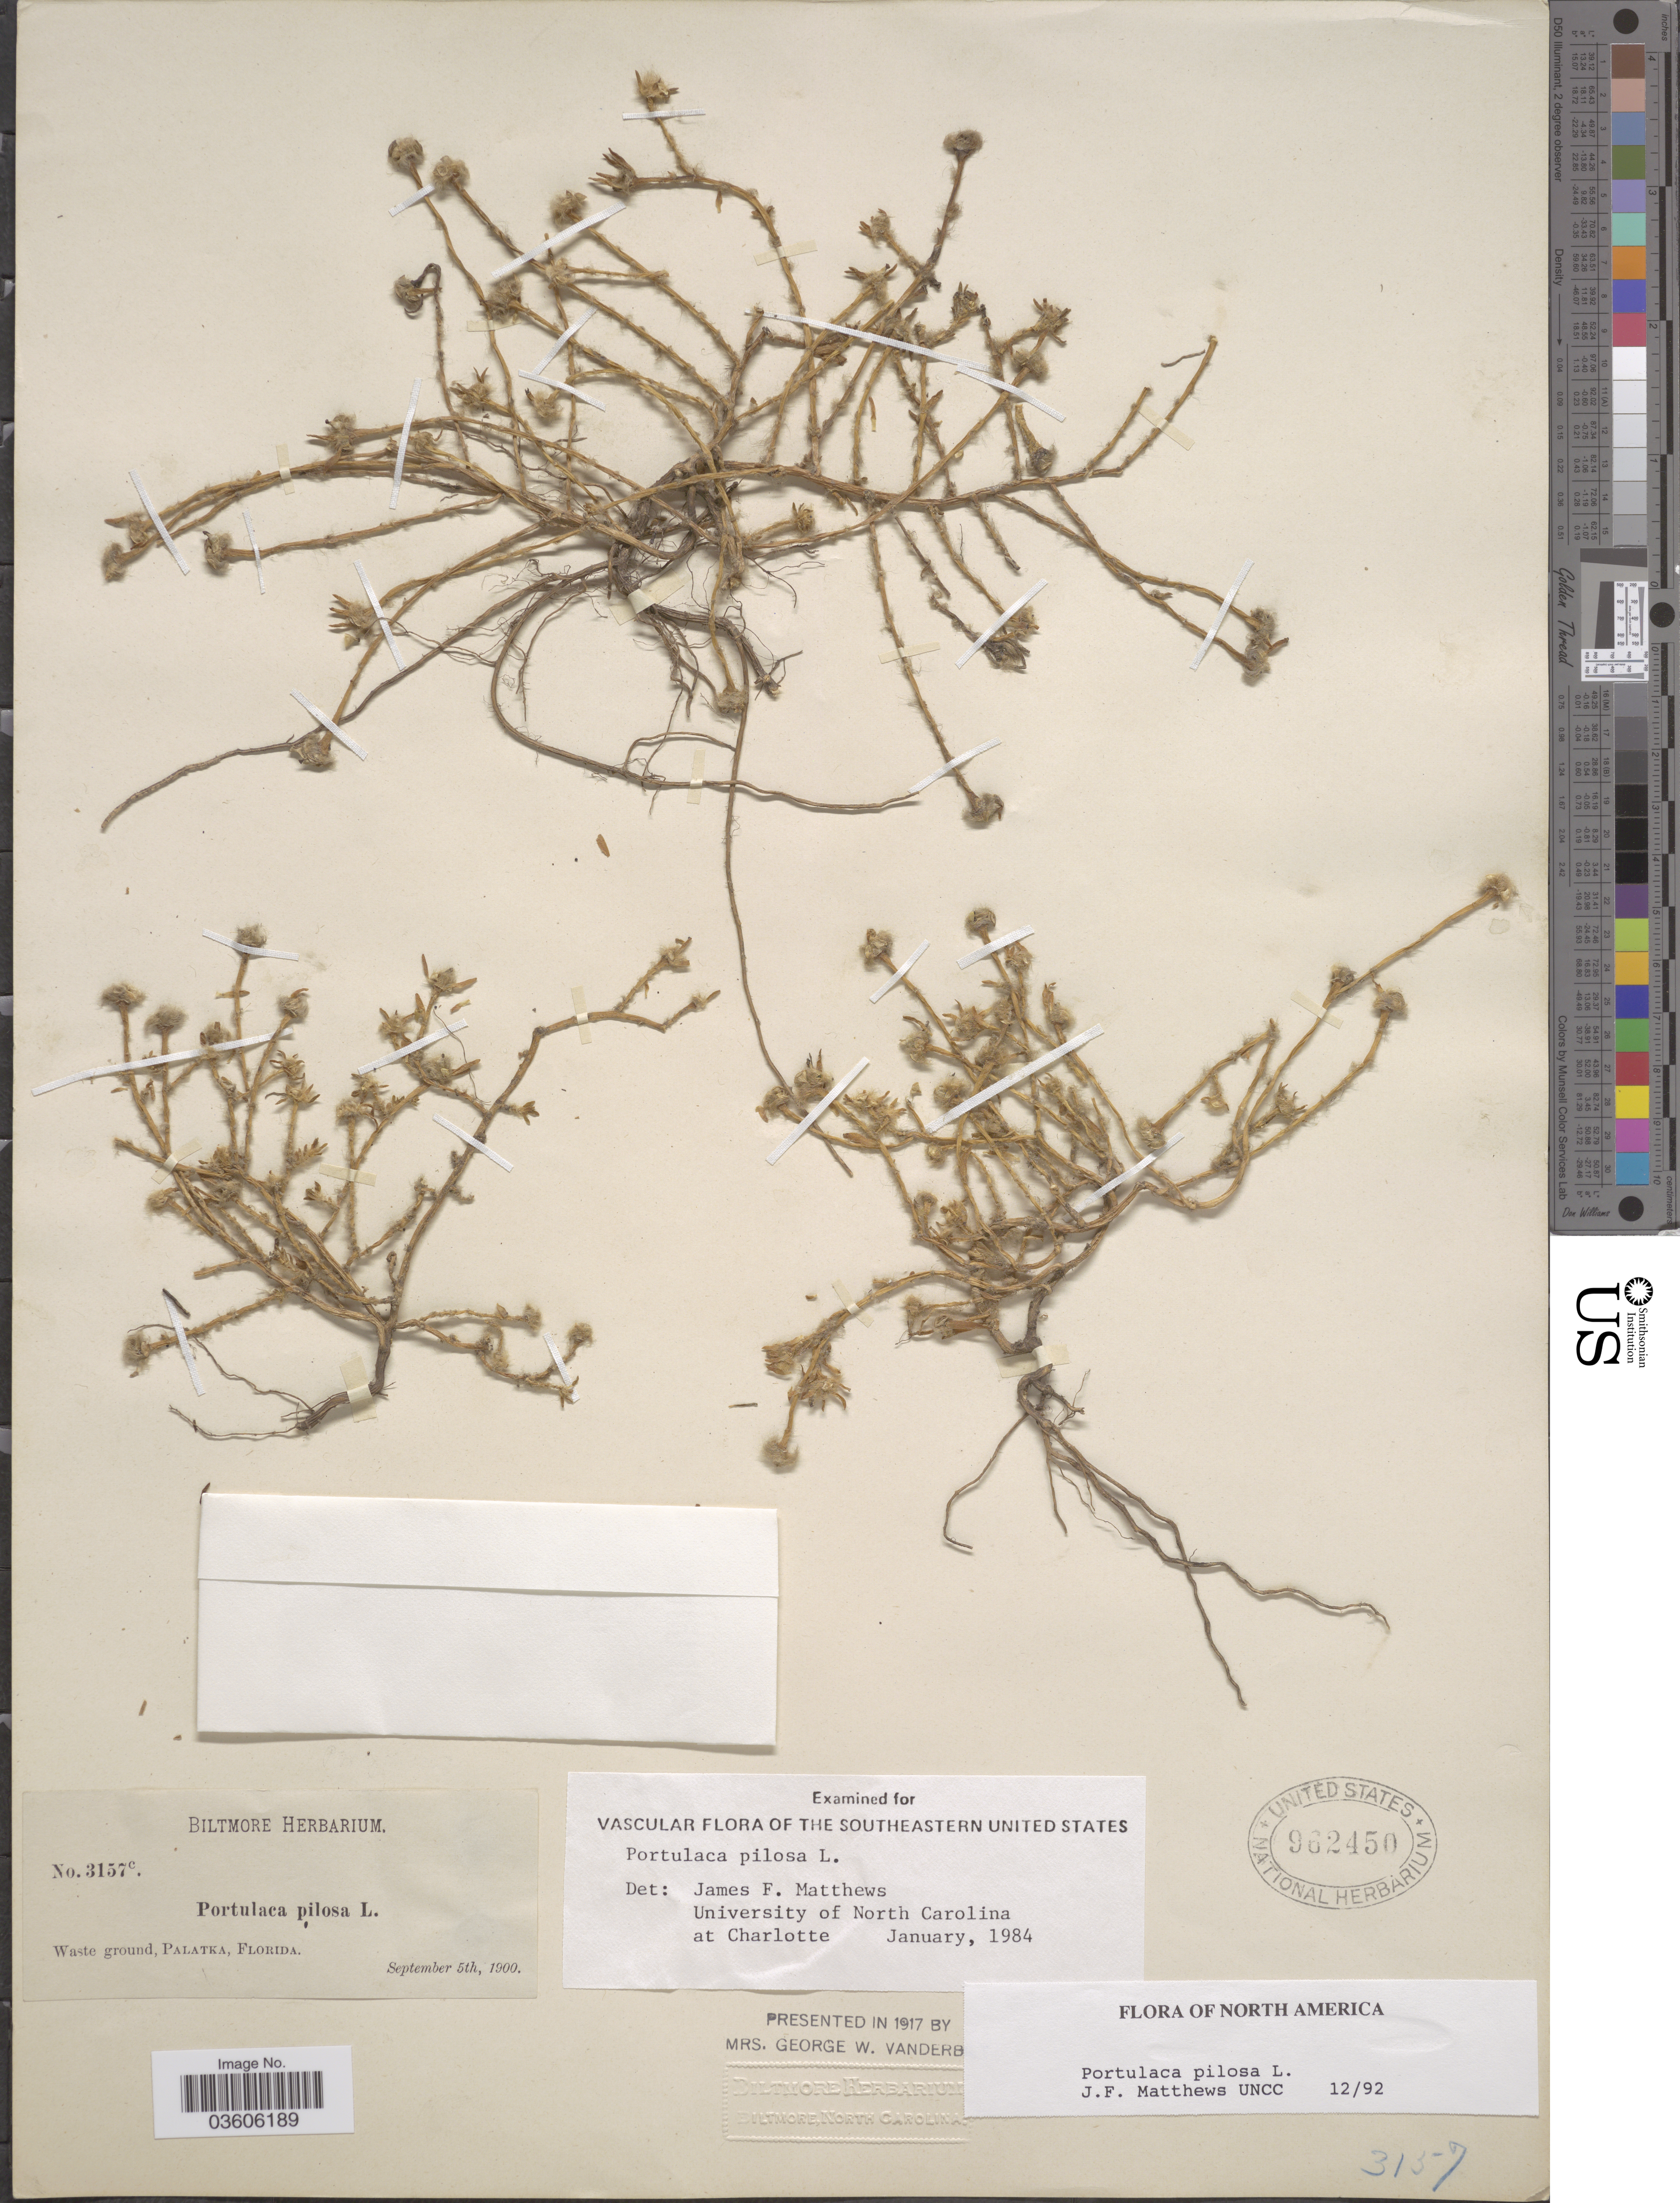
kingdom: Plantae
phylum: Tracheophyta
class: Magnoliopsida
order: Caryophyllales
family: Portulacaceae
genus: Portulaca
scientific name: Portulaca pilosa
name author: L.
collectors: ex herb. Biltmore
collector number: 3157c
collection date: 1900-09-05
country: United States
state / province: Florida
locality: Palatka.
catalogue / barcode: US 962450